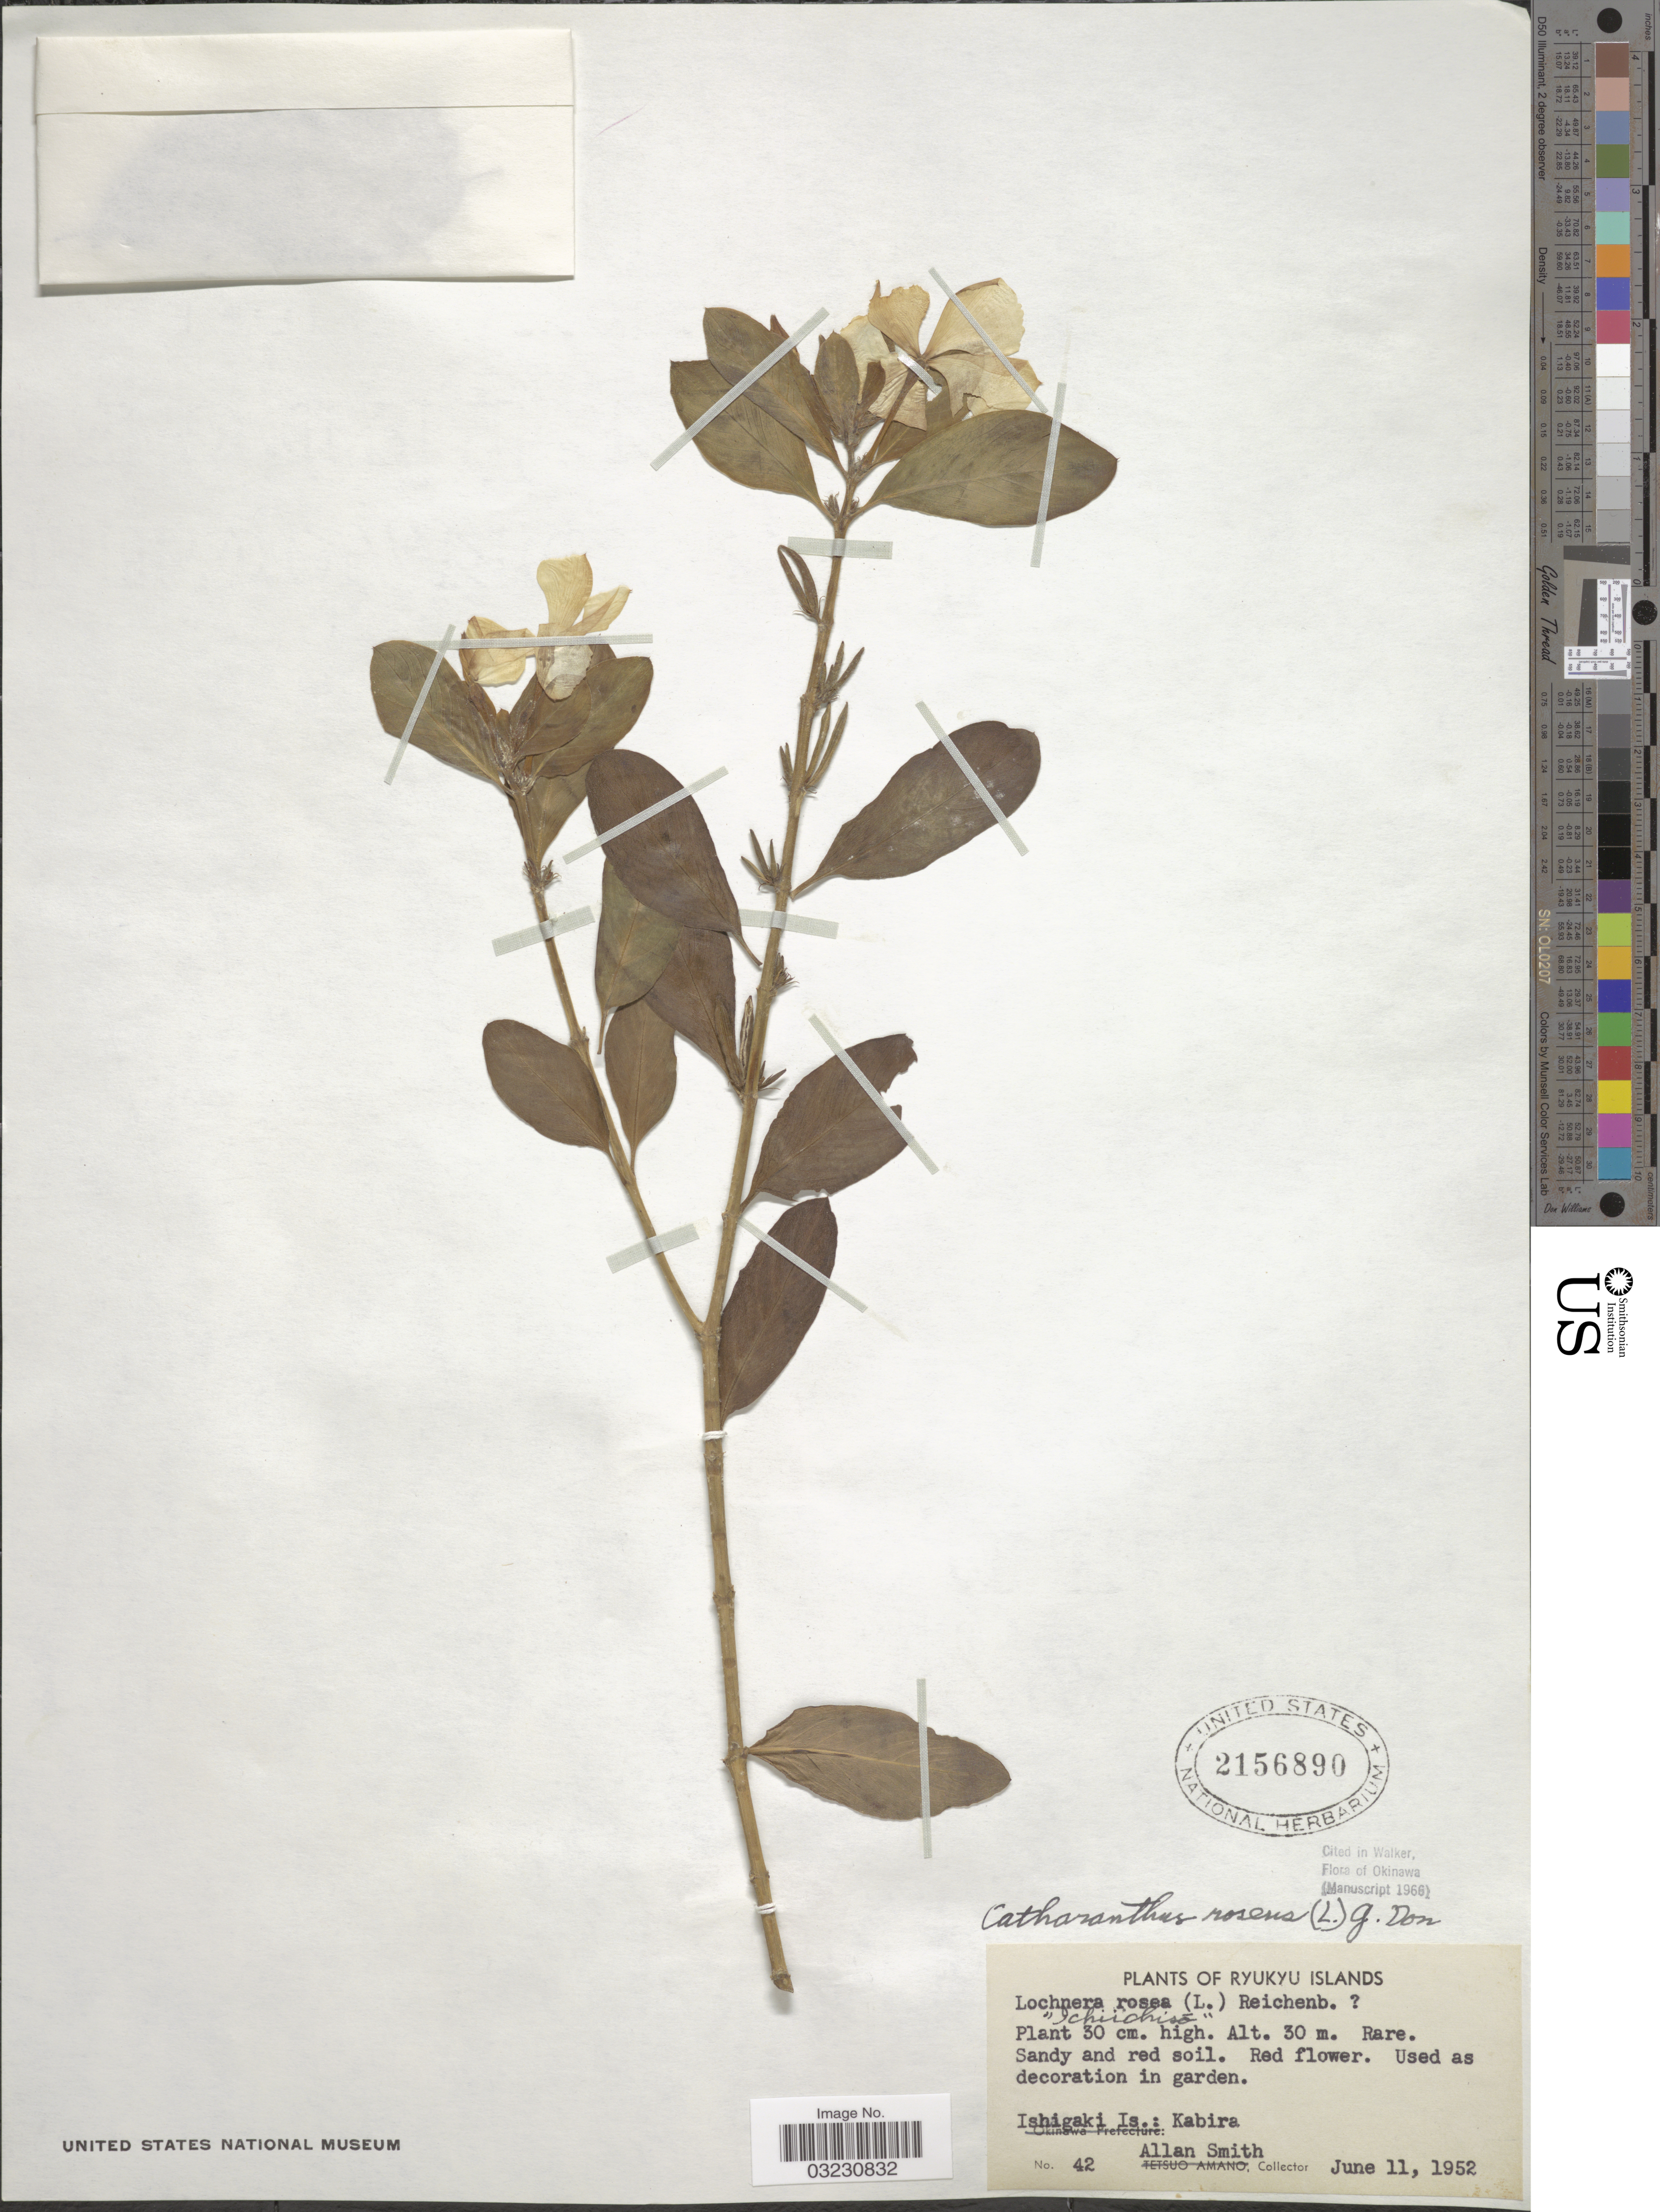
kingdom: Plantae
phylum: Tracheophyta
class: Magnoliopsida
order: Gentianales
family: Apocynaceae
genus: Catharanthus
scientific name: Catharanthus roseus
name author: (L.) G. Don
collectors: A. Smith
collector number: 42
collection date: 1952-06-11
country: Japan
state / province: Okinawa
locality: Ryukyu Islands. Ishigaki Is.: Kabira.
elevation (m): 30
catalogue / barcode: US 2156890